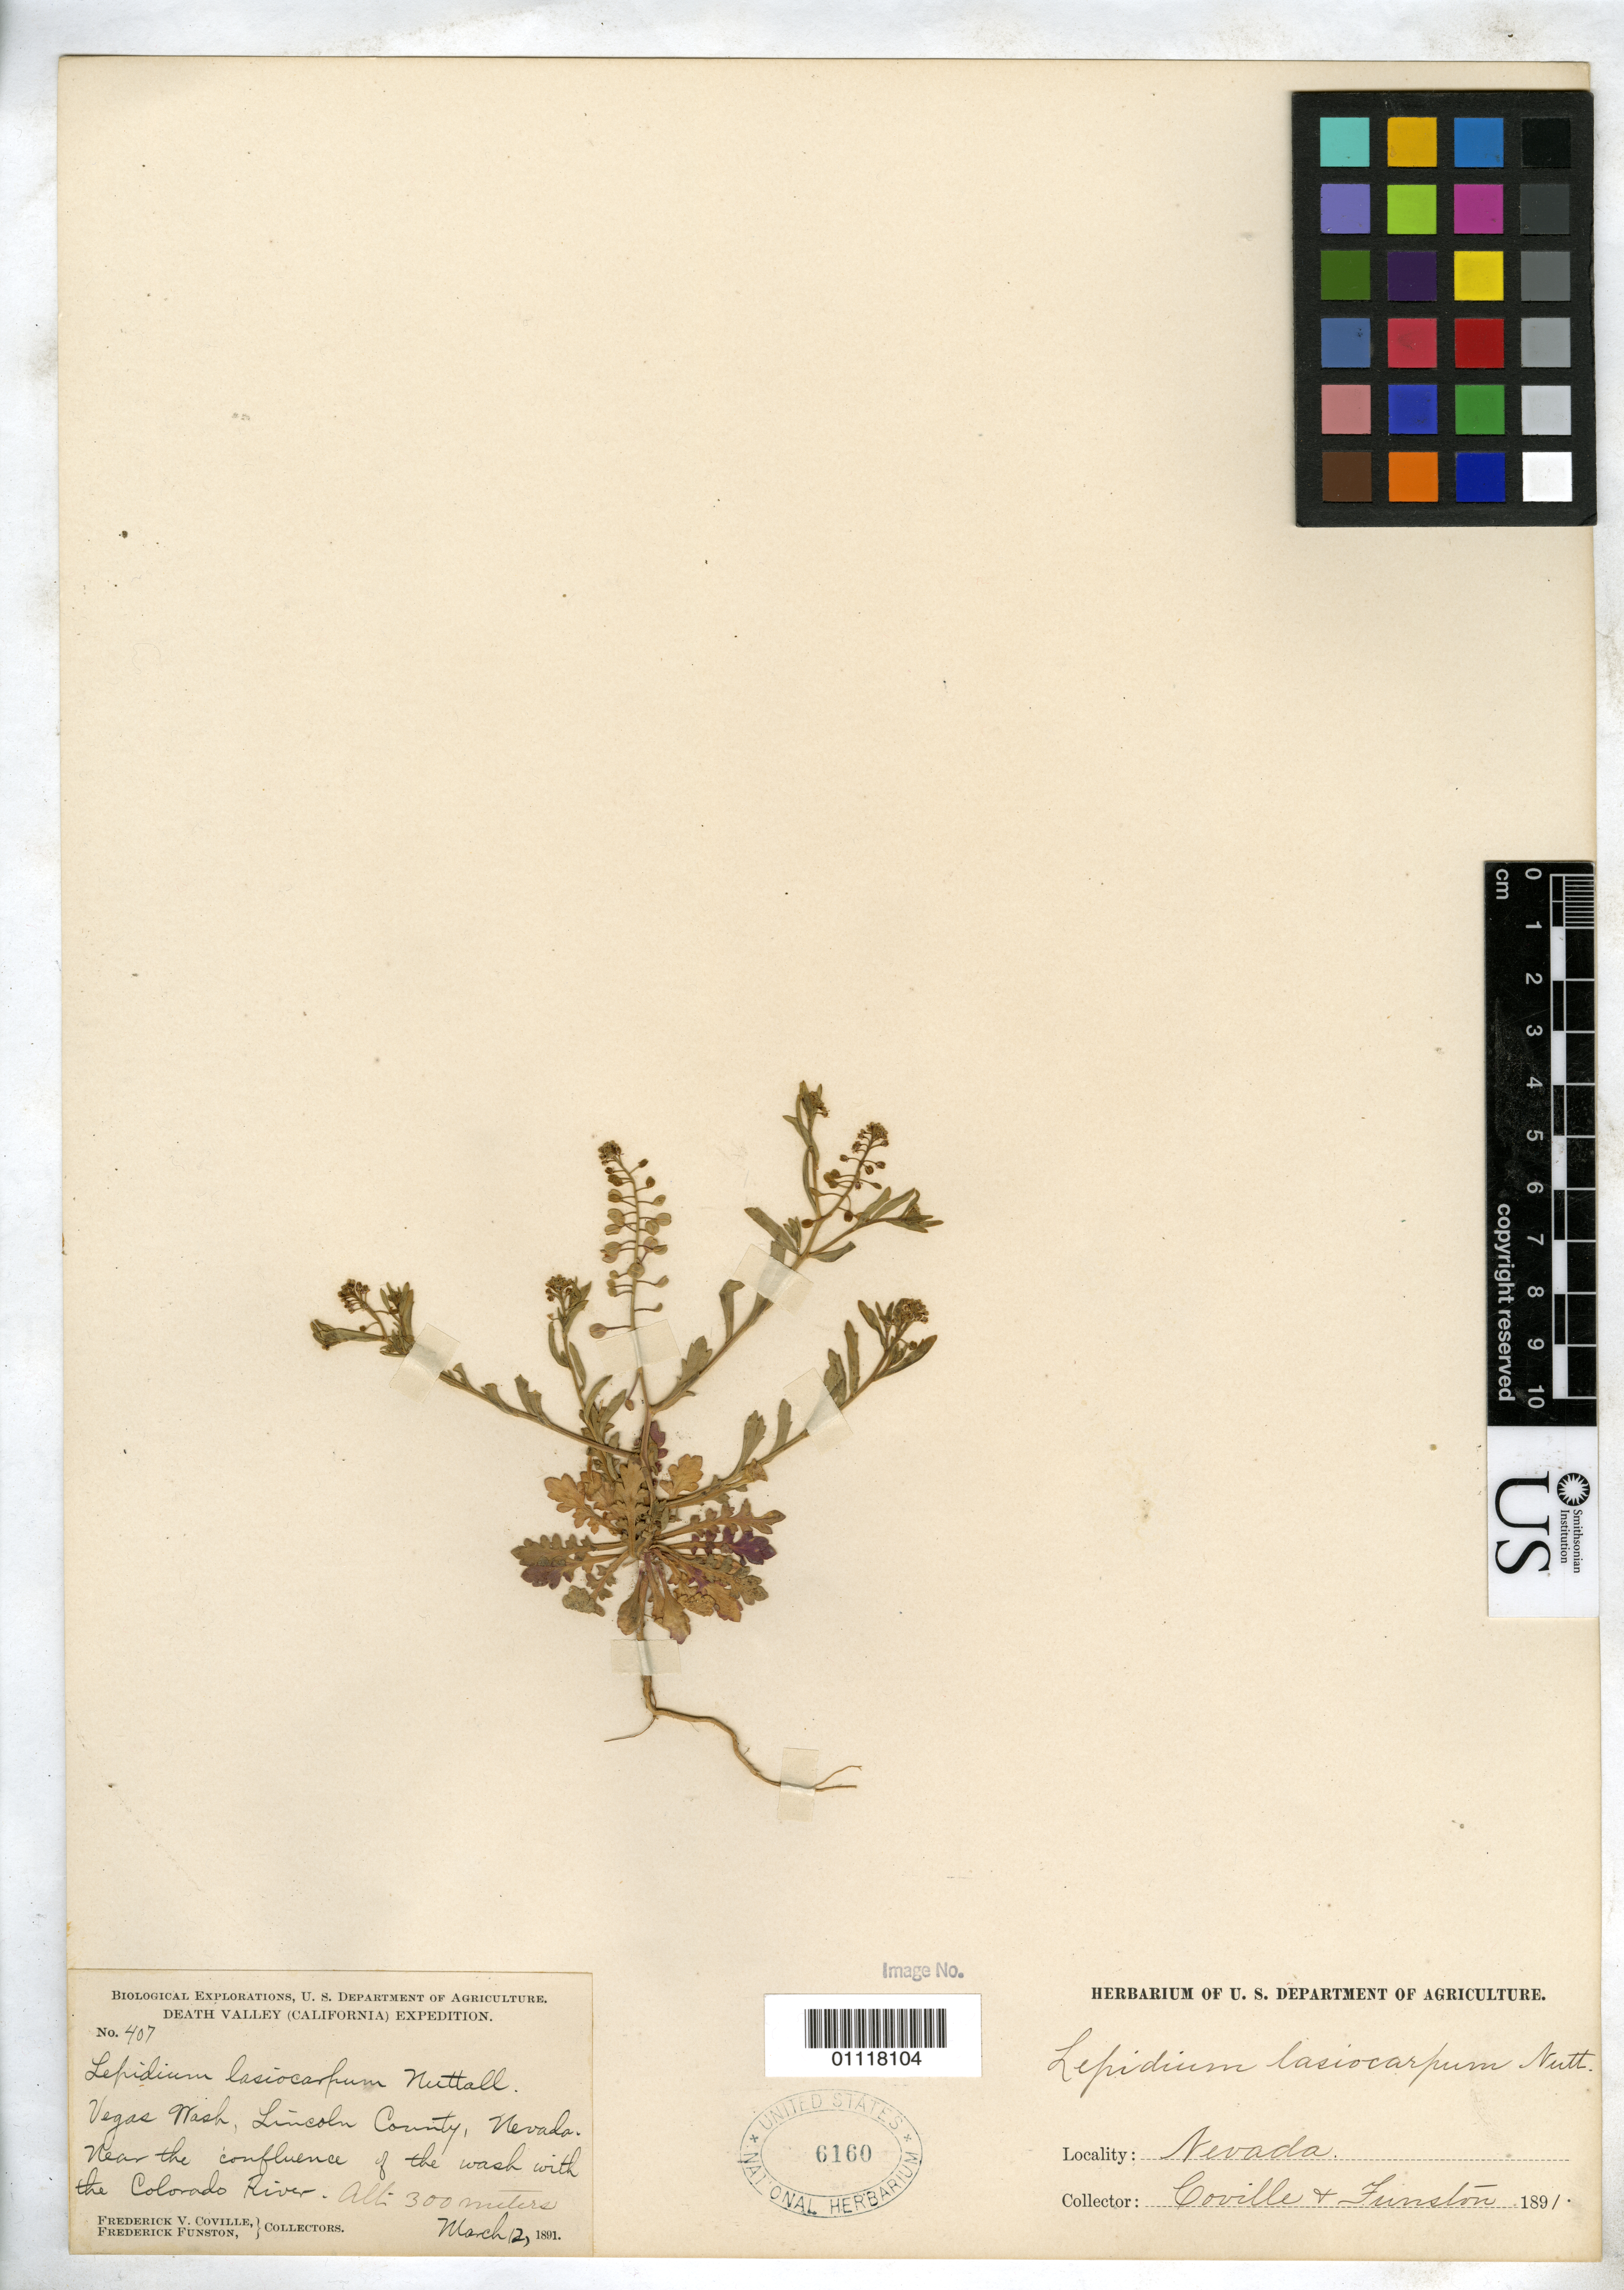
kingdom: Plantae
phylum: Tracheophyta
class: Magnoliopsida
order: Brassicales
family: Brassicaceae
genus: Lepidium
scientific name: Lepidium lasiocarpum var. lasiocarpum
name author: Nutt.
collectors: F. V. Coville & F. Funston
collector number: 407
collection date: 1891-03-12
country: United States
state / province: Nevada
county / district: Lincoln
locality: Vegas wash, near the confluence of the wash with the Colorado River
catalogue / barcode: US 6160